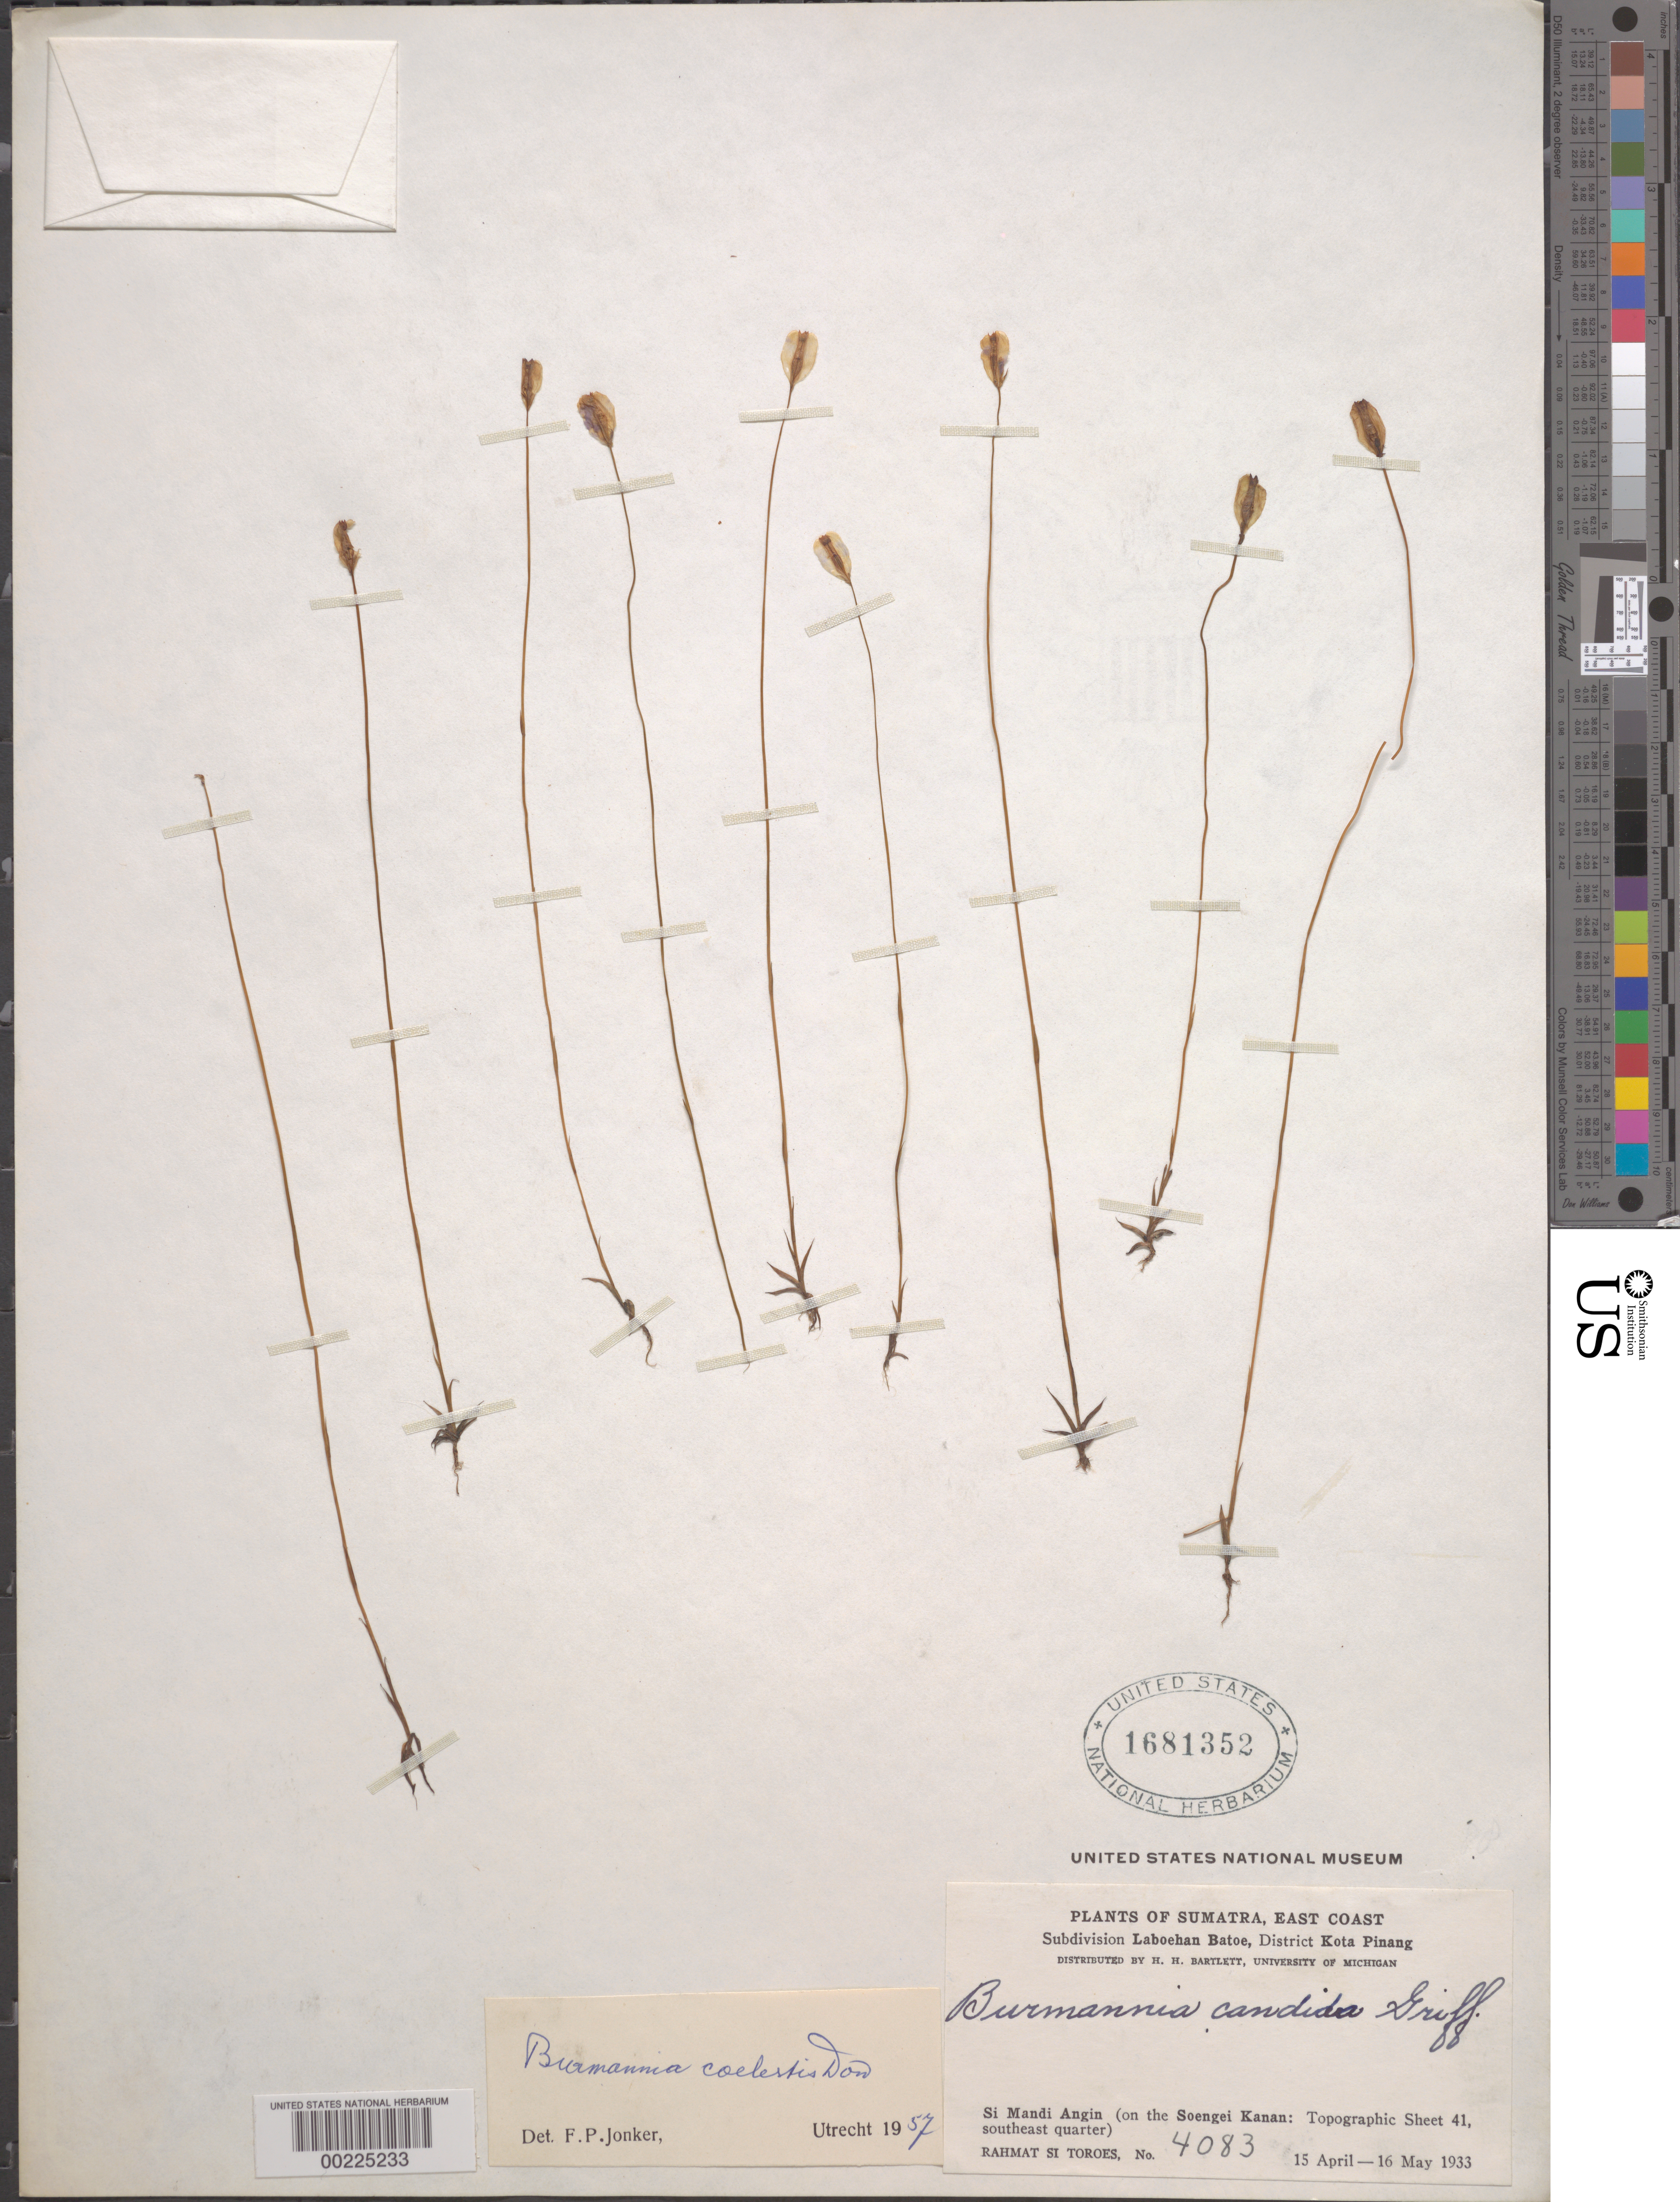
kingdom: Plantae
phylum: Tracheophyta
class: Liliopsida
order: Dioscoreales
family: Burmanniaceae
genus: Burmannia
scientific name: Burmannia coelestis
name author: D. Don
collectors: Rahmat Si Boeea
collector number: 4083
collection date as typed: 15 Apr 1933 to 16 May 1933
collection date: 1933-04-15/1933-05-16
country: Indonesia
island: Sumatra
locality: Si mandi angin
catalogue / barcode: US 1681352